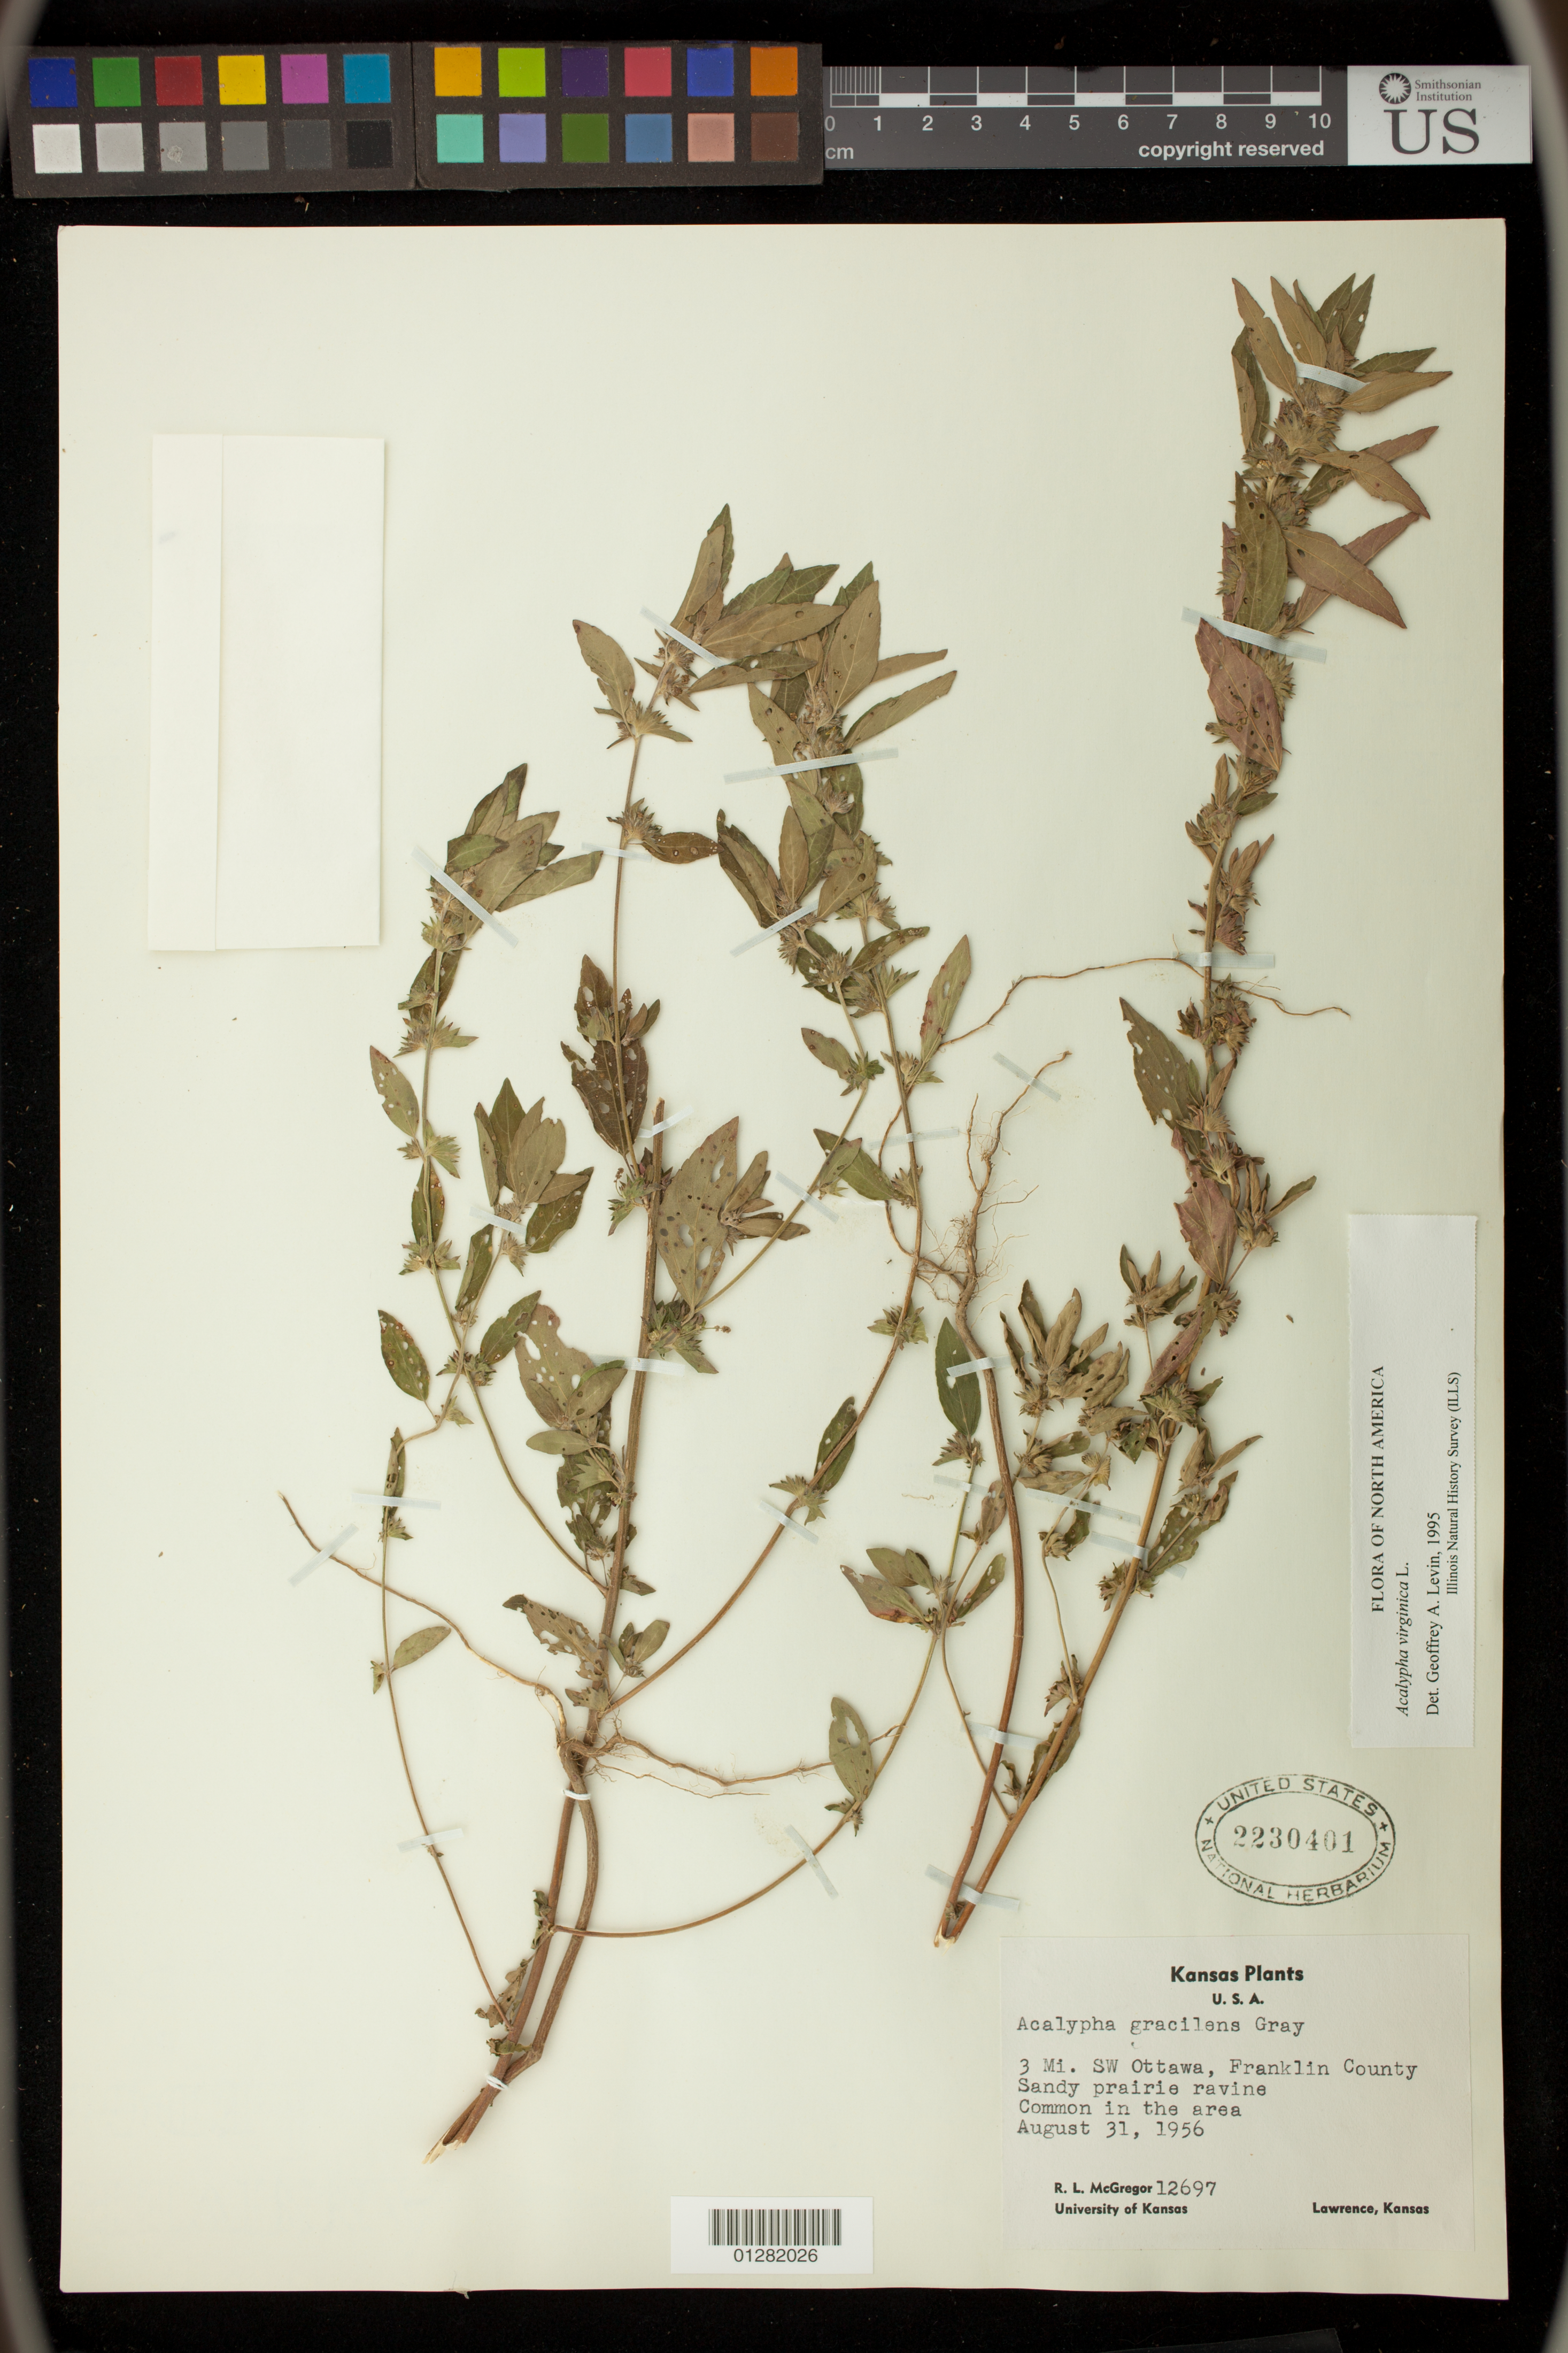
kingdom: Plantae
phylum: Tracheophyta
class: Magnoliopsida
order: Malpighiales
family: Euphorbiaceae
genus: Acalypha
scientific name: Acalypha virginica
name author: L.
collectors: R. McGregor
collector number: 12697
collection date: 1956-08-31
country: United States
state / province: Kansas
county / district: Franklin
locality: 3 Mi. SW Ottawa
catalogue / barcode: US 2230401